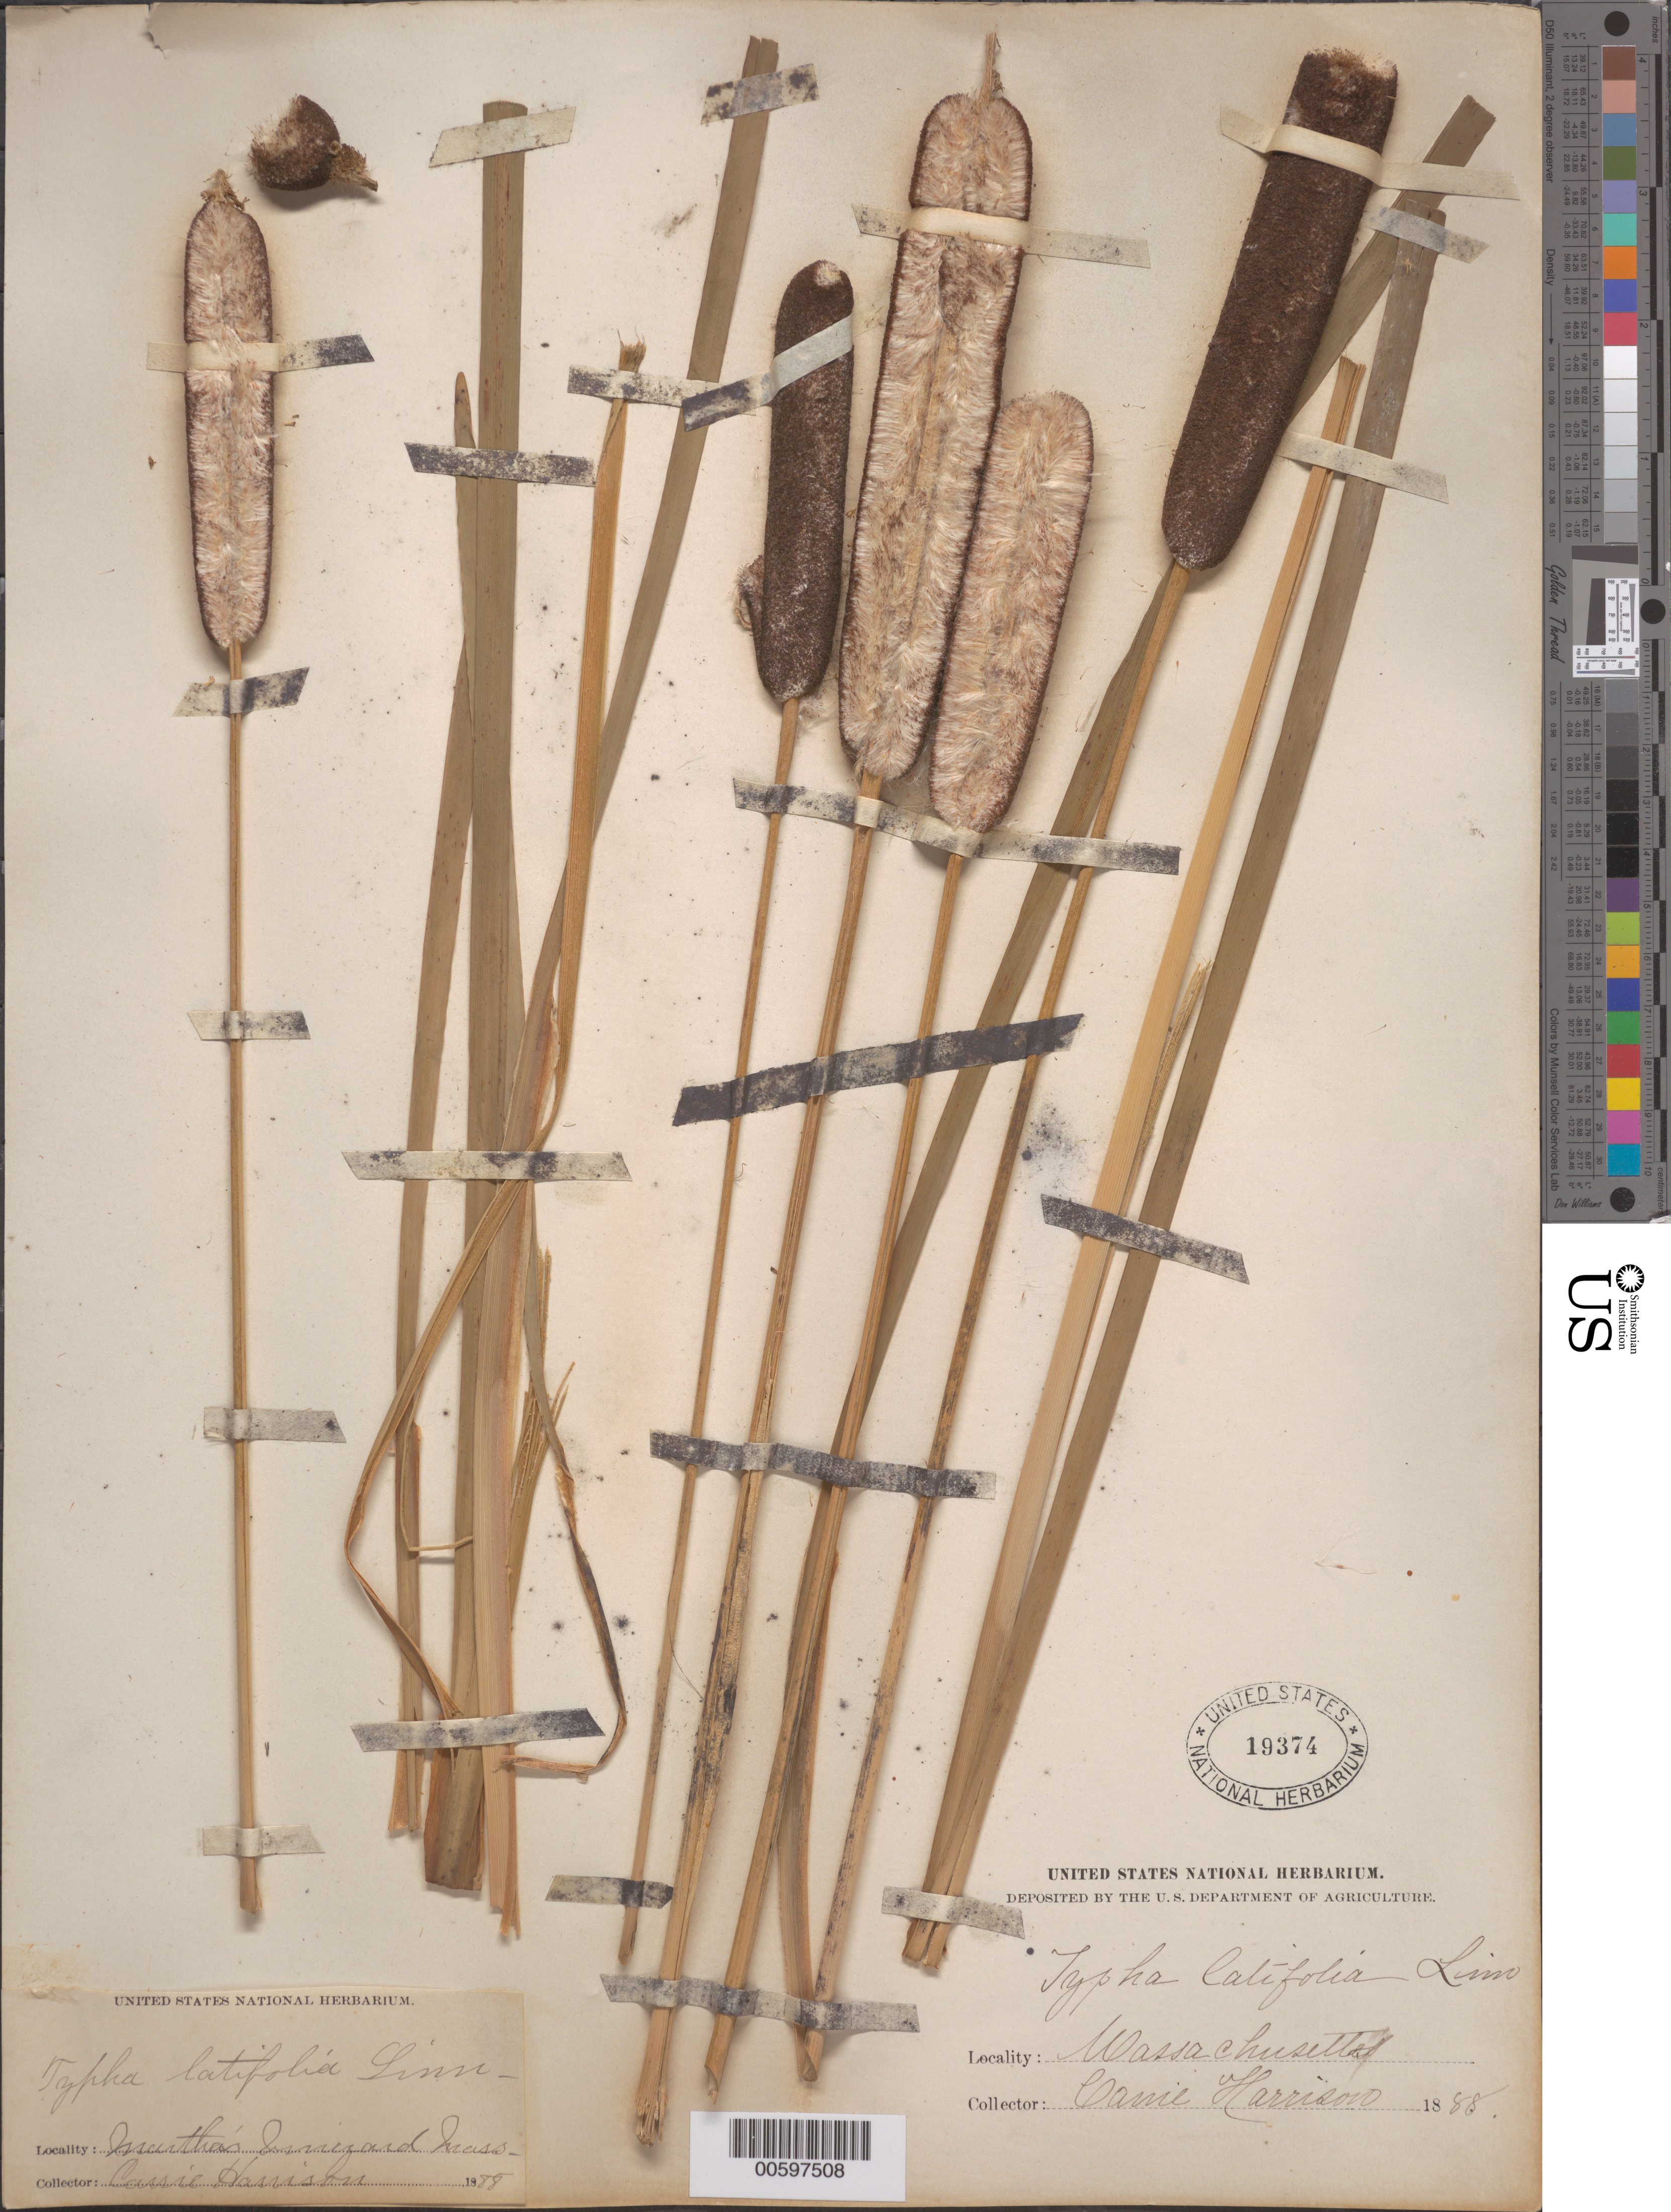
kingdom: Plantae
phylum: Tracheophyta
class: Liliopsida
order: Poales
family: Typhaceae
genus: Typha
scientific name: Typha latifolia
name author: L.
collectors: C. Harrison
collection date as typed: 1888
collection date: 1888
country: United States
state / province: Massachusetts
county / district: Dukes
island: Martha's Vineyard Island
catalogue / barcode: US 19374